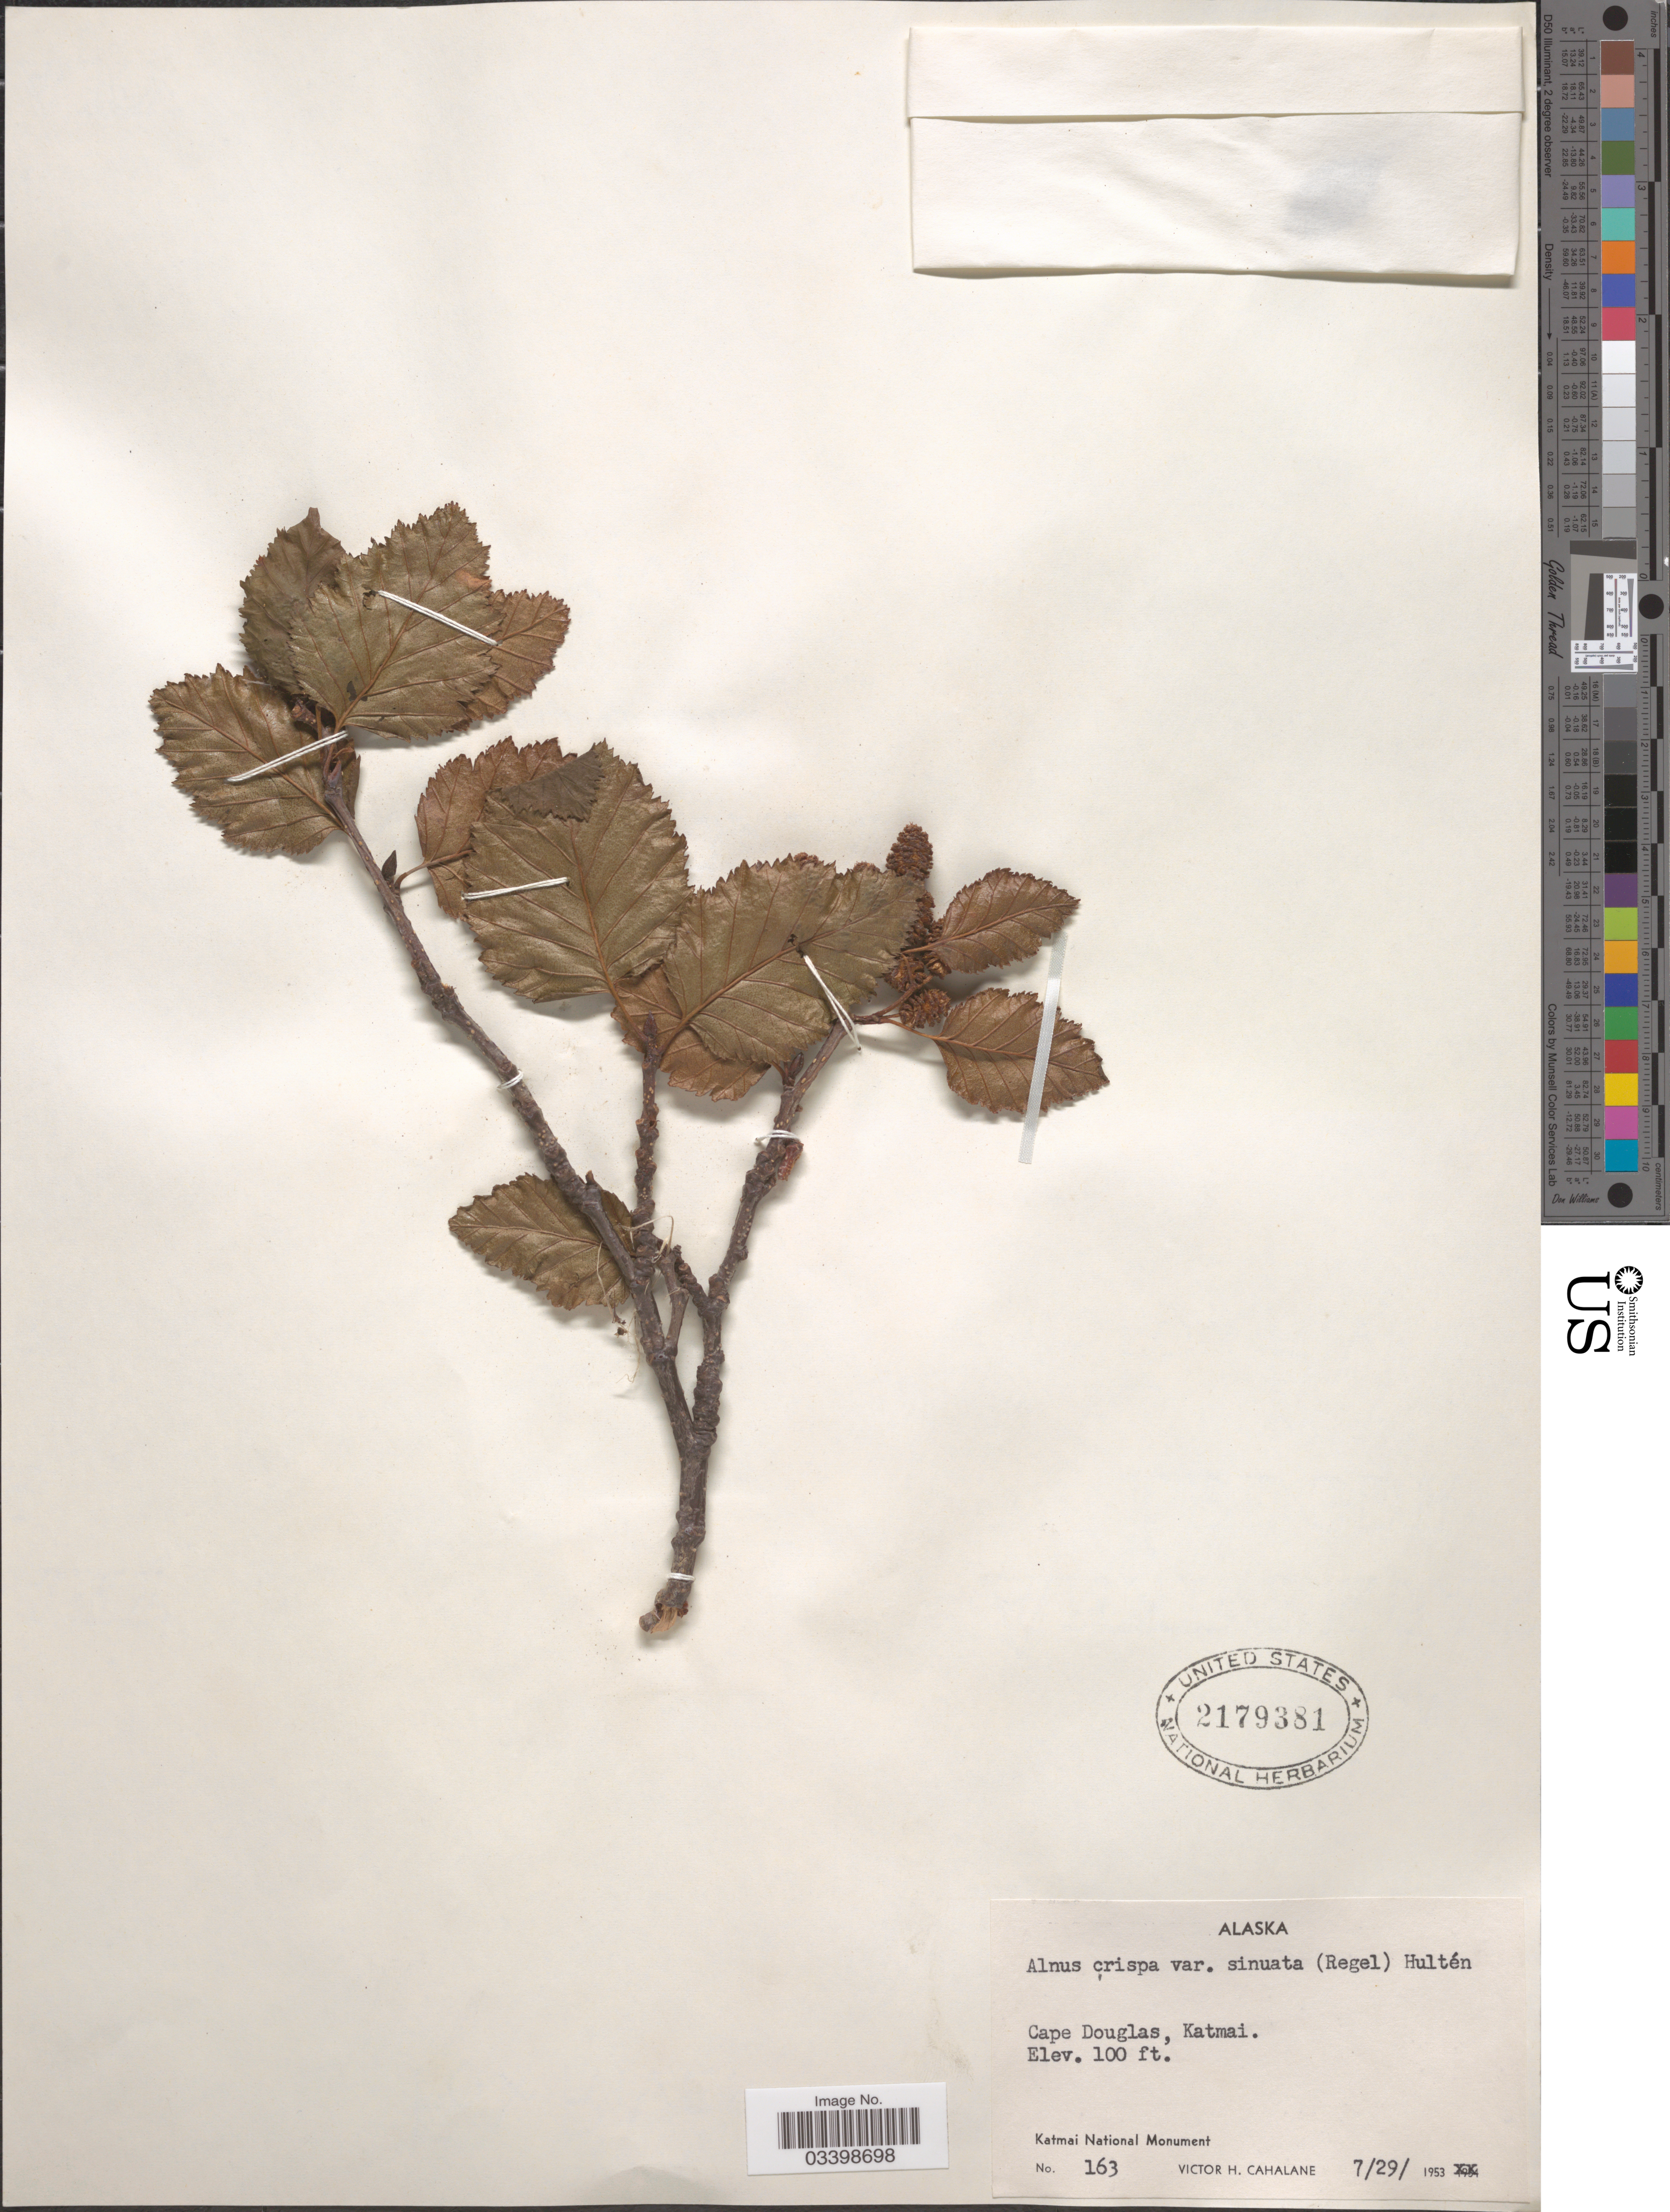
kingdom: Plantae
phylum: Tracheophyta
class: Magnoliopsida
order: Fagales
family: Betulaceae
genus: Alnus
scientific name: Alnus viridis subsp. sinuata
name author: Regel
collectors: V. Cahalane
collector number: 163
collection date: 1953-07-29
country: United States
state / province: Alaska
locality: Cape Douglas, Katmai. Katmai National Monument.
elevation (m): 30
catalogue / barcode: US 2179381